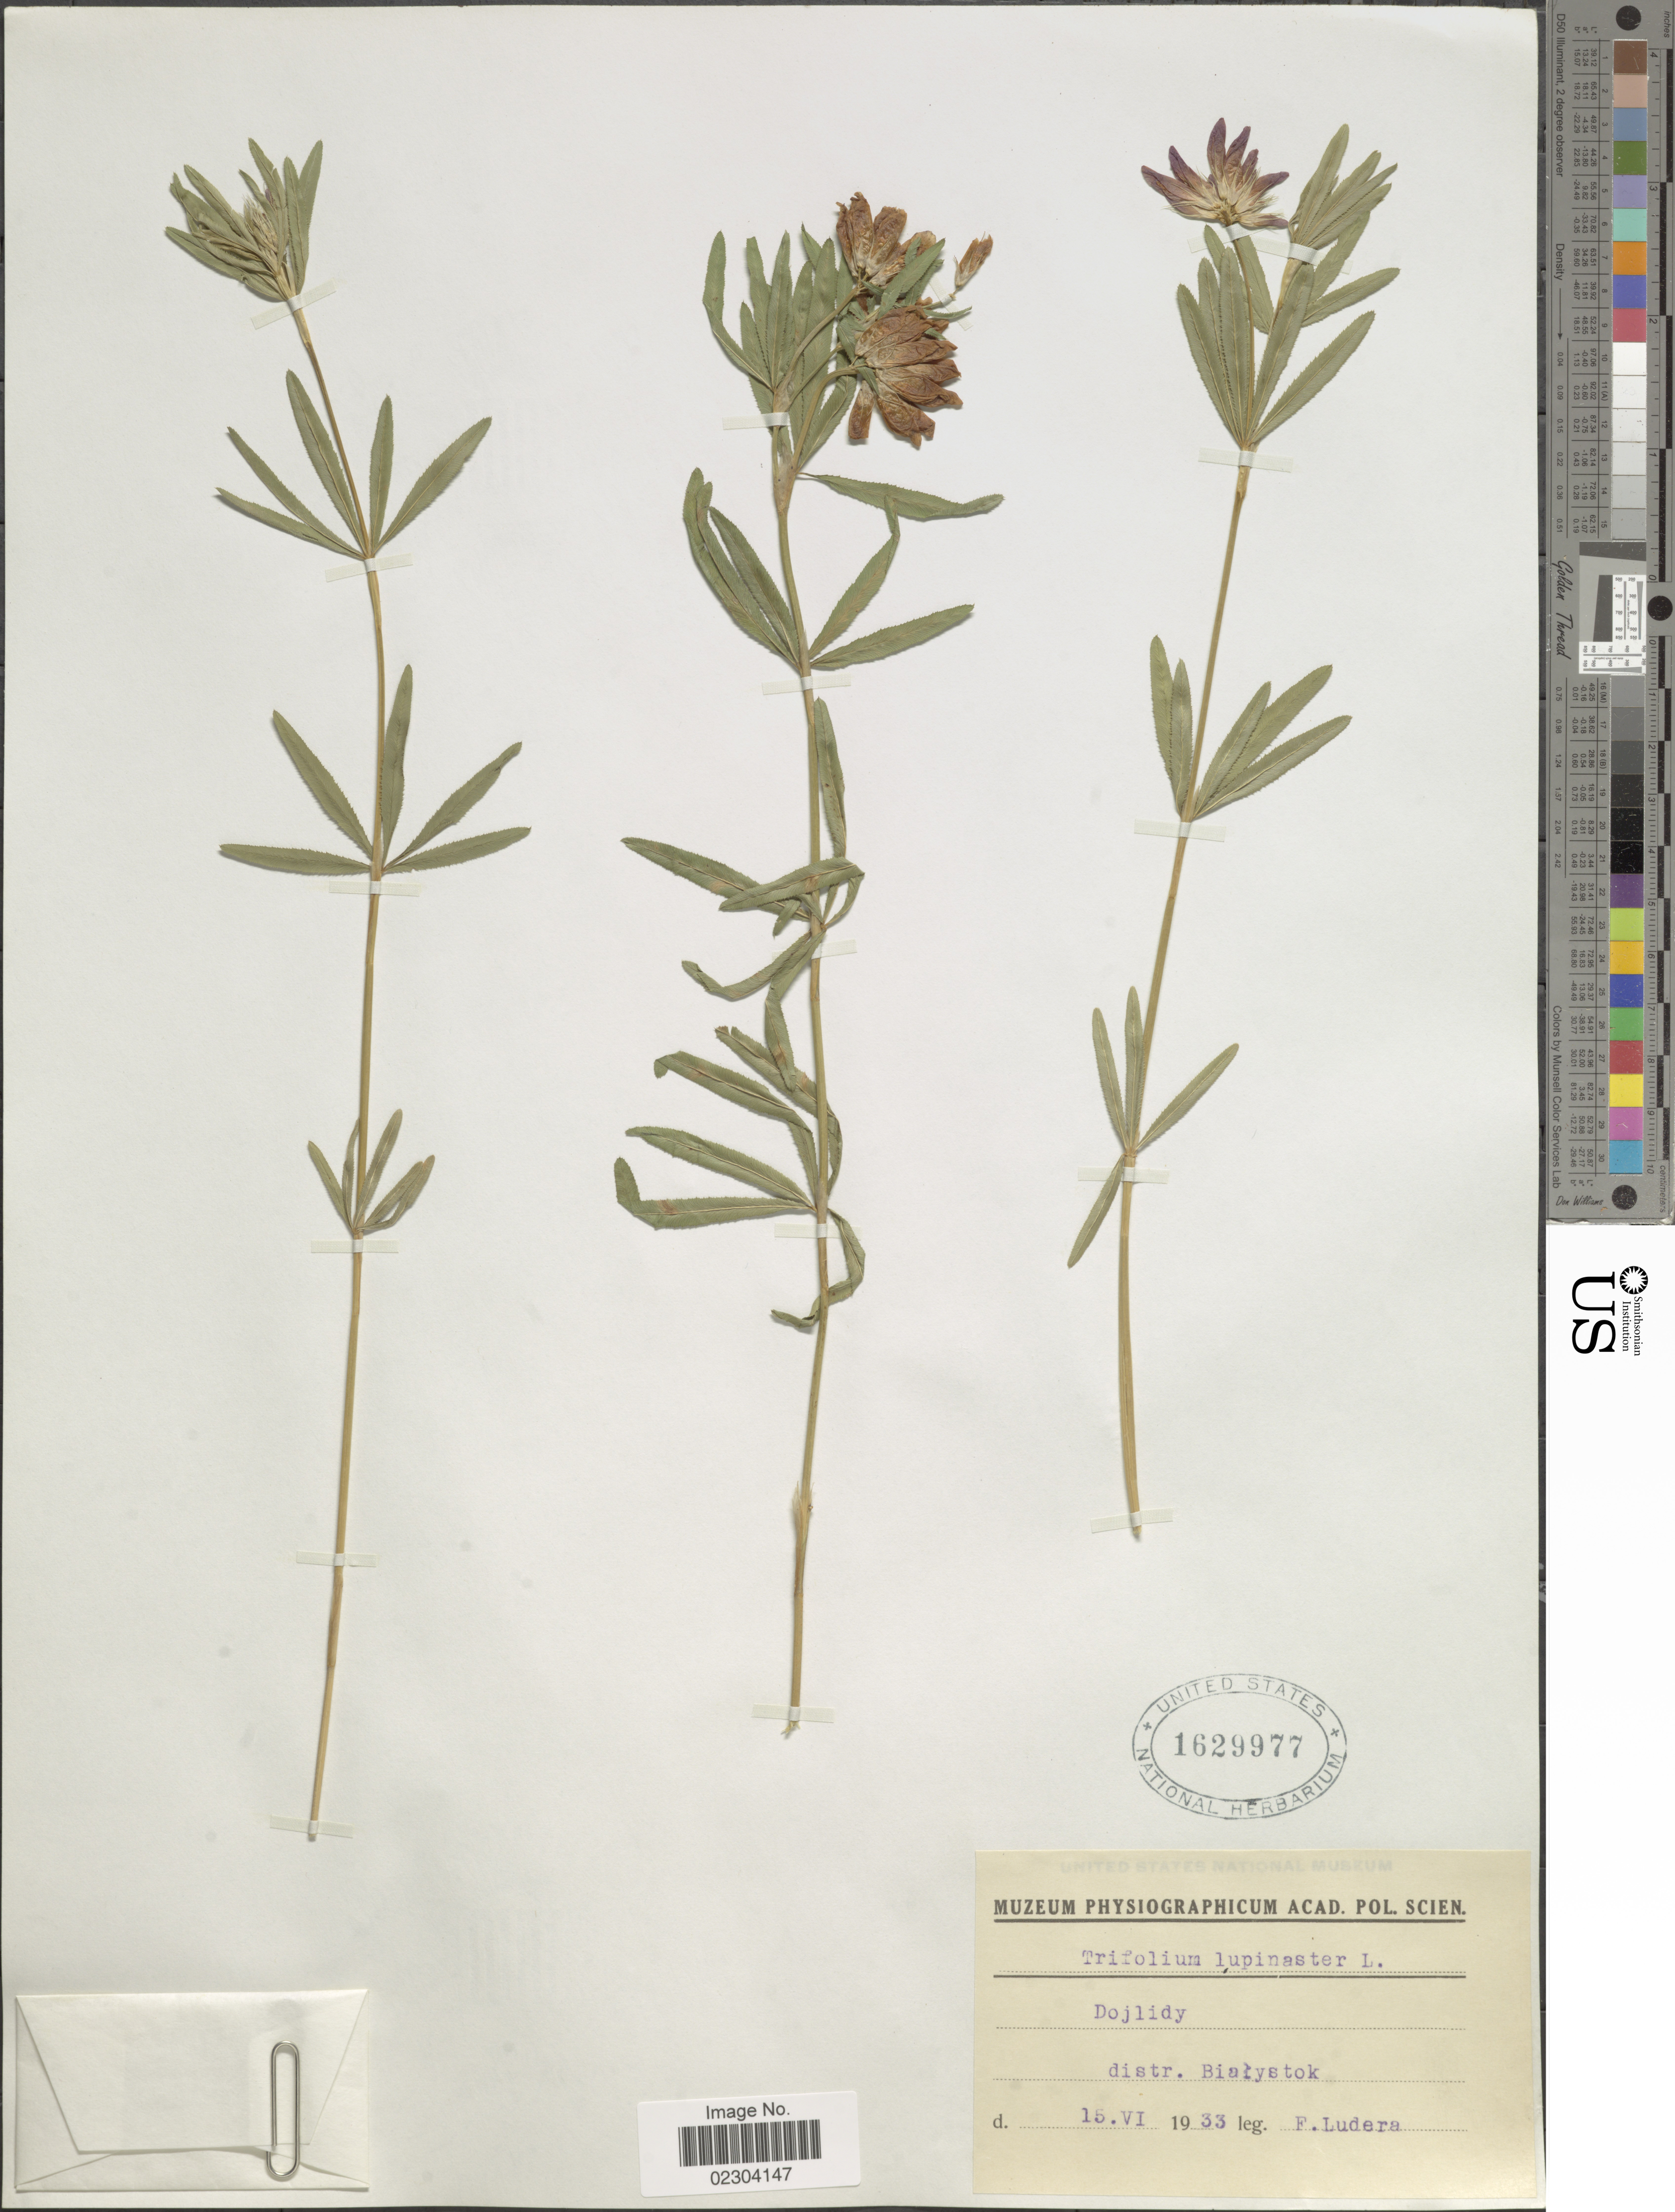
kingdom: Plantae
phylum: Tracheophyta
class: Magnoliopsida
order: Fabales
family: Fabaceae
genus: Trifolium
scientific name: Trifolium lupinaster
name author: L.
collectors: F. Ludera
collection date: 1933-06-15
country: Poland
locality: Dojlidy, distr. Biaiystok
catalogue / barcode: US 1629977